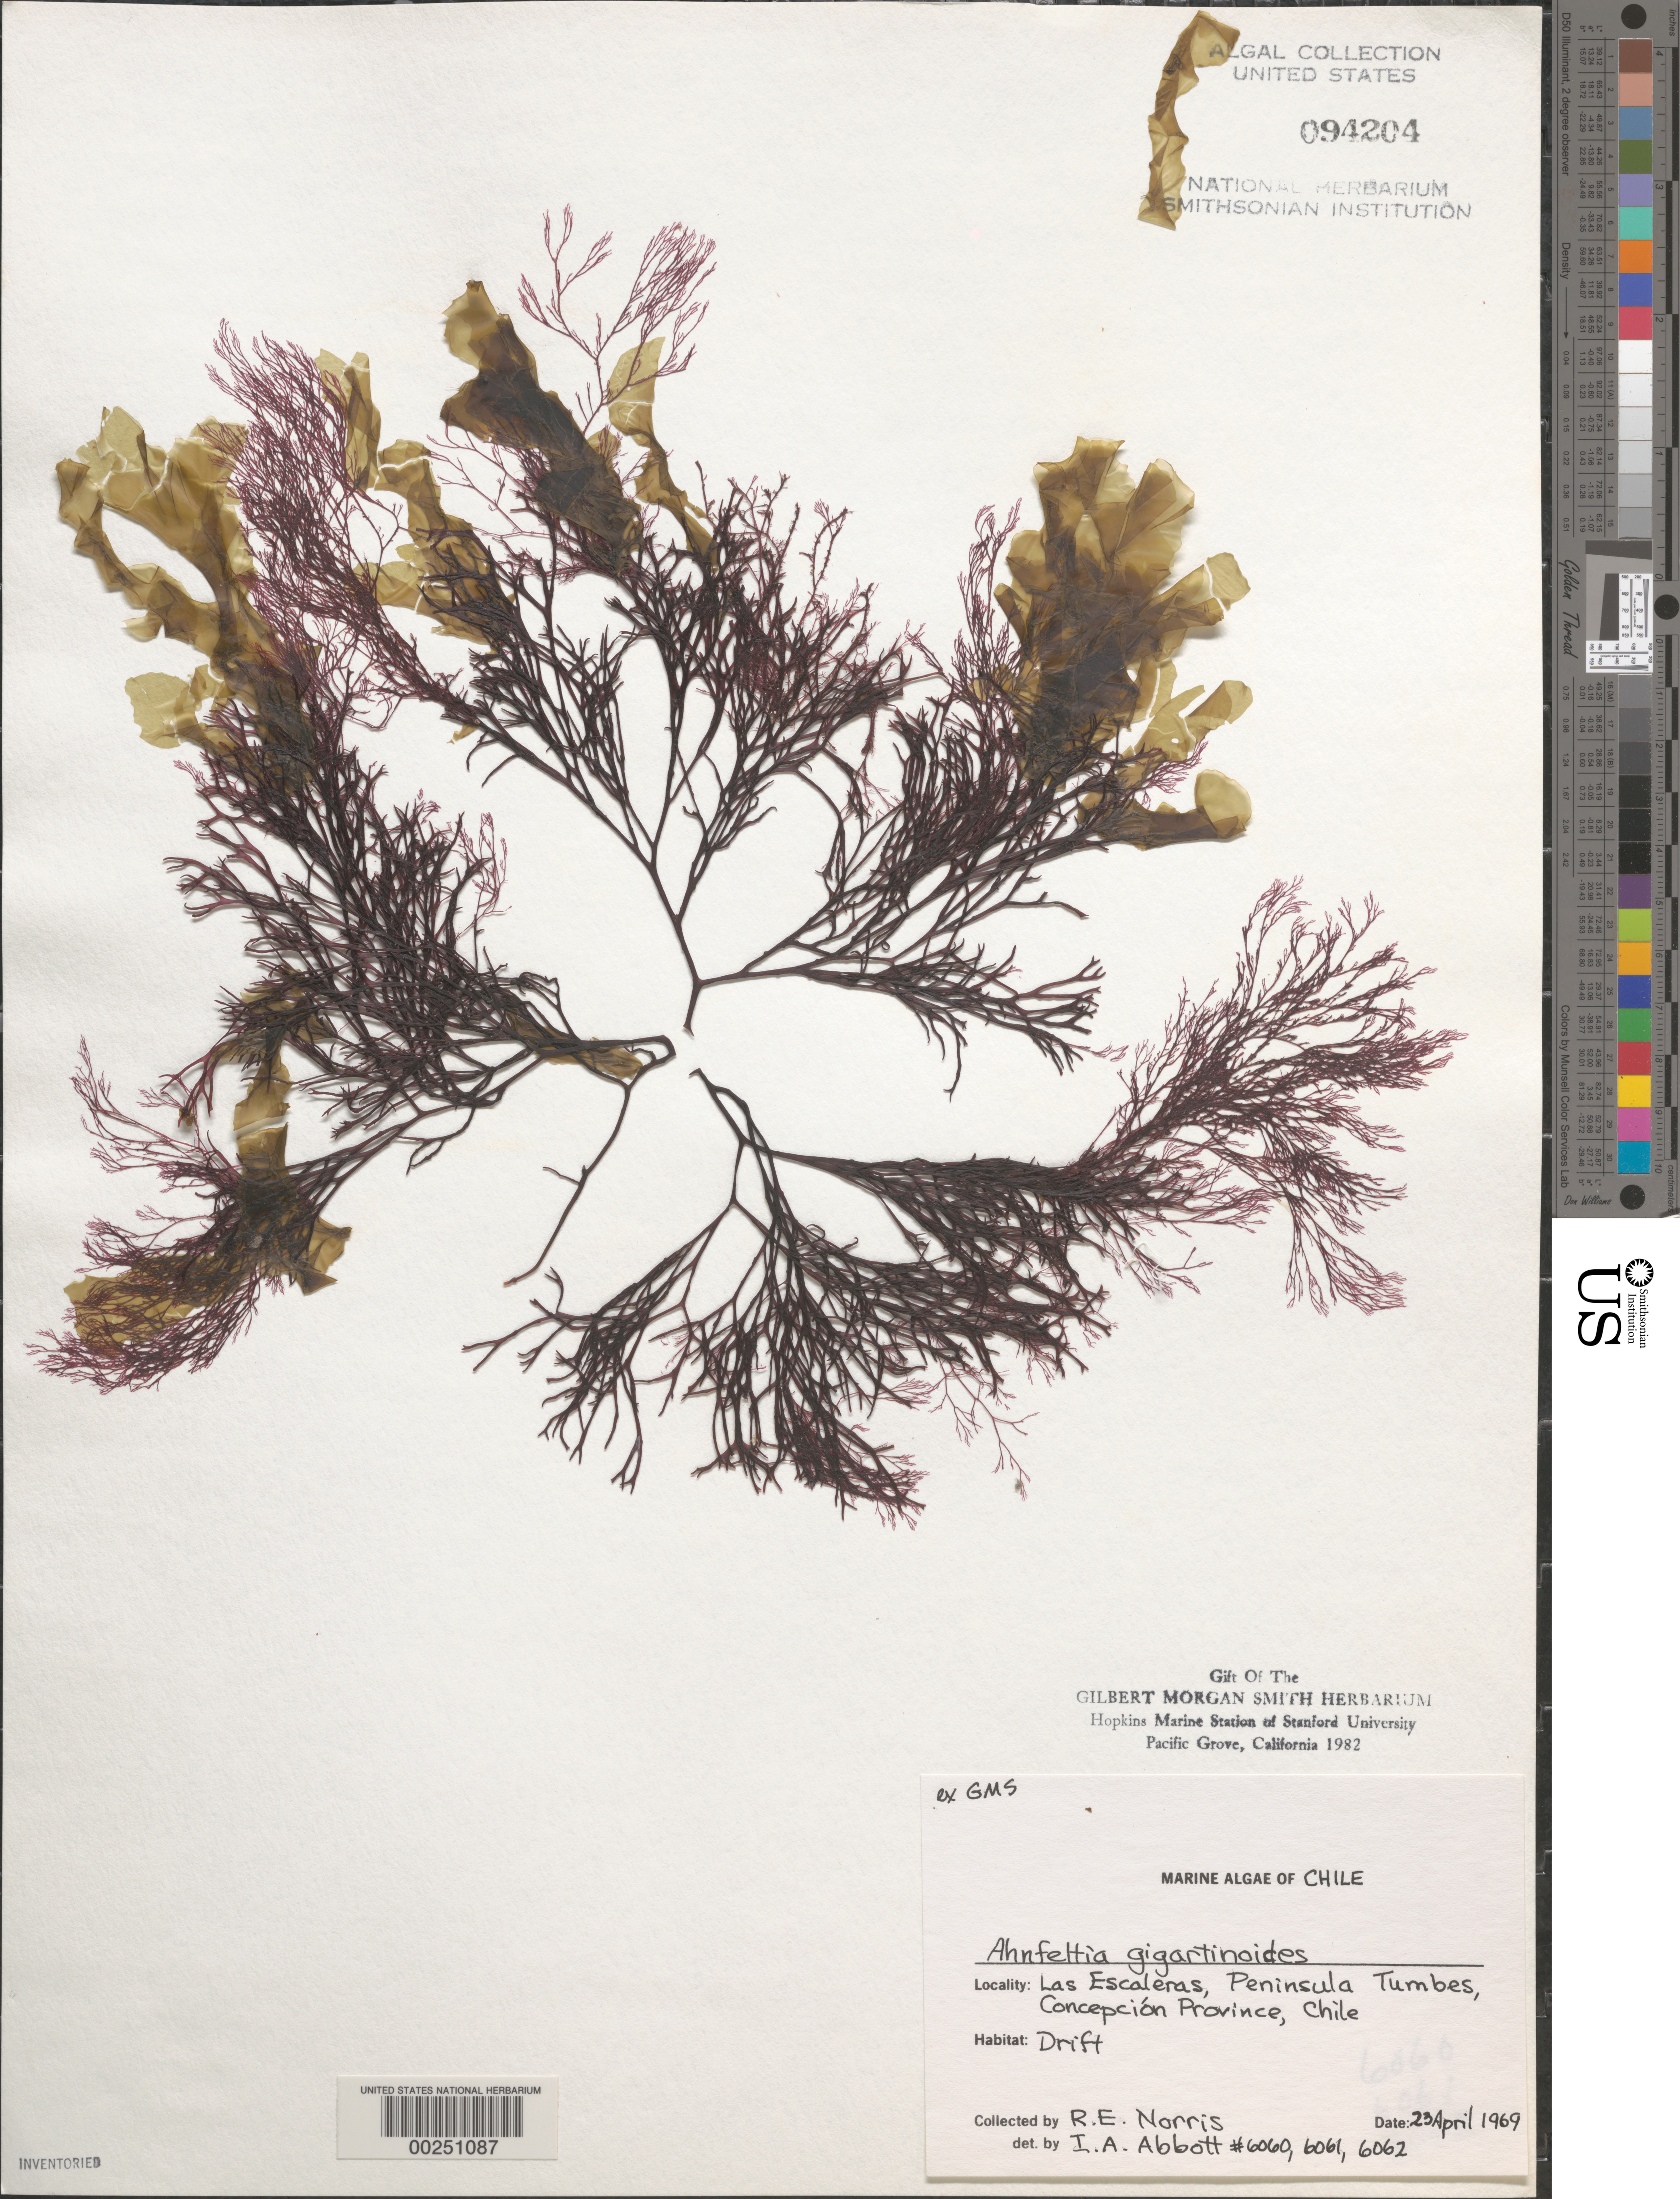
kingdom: Plantae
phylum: Rhodophyta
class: Florideophyceae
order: Ahnfeltiales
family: Ahnfeltiaceae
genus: Ahnfeltia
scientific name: Ahnfeltia gigartinoides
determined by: Abbott, Isabella A.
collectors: R. E. Norris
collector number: IAA 6060 & IAA 6061 & IAA 6062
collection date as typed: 23 Apr 1969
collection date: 1969-04-23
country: Chile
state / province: Bio-Bío (VIII)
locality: Las escaleras, peninsula tumbes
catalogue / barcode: US 94204